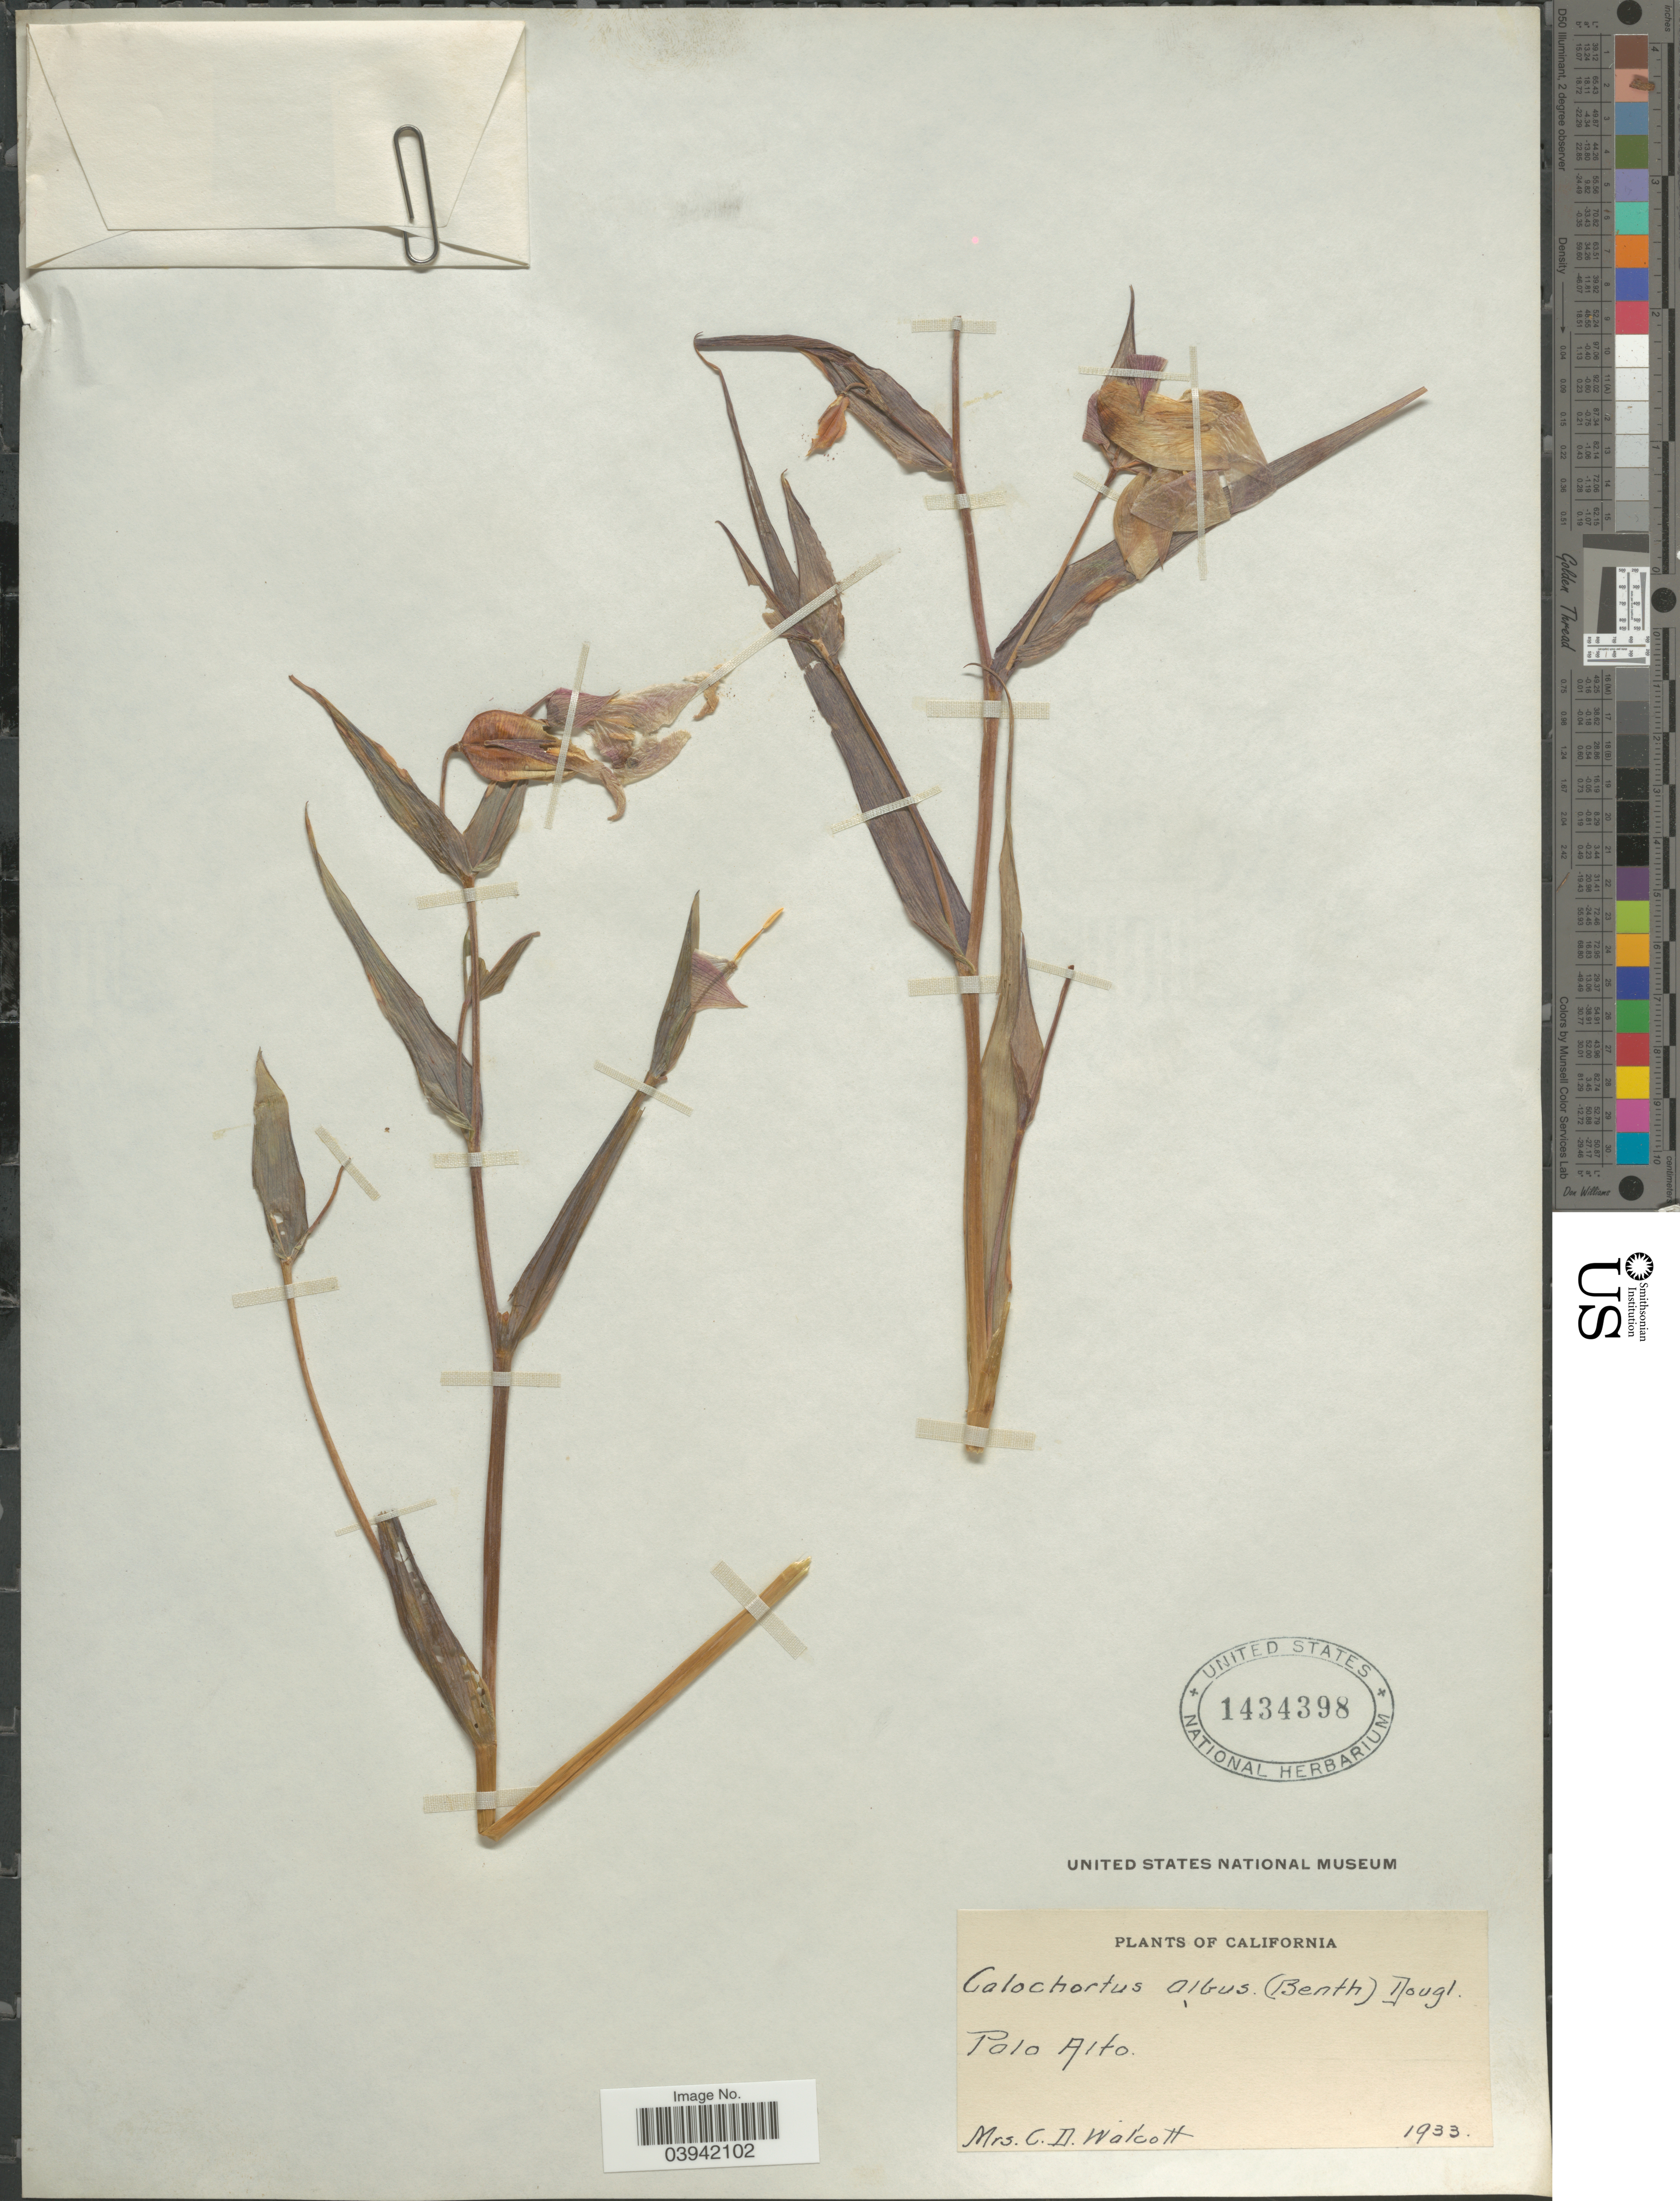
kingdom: Plantae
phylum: Tracheophyta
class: Liliopsida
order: Liliales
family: Liliaceae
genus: Calochortus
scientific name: Calochortus albus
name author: (Benth.) Douglas ex Benth.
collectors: C. Walcott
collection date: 1933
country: United States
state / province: California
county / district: Santa Clara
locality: Palo Alto.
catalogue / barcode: US 1434398